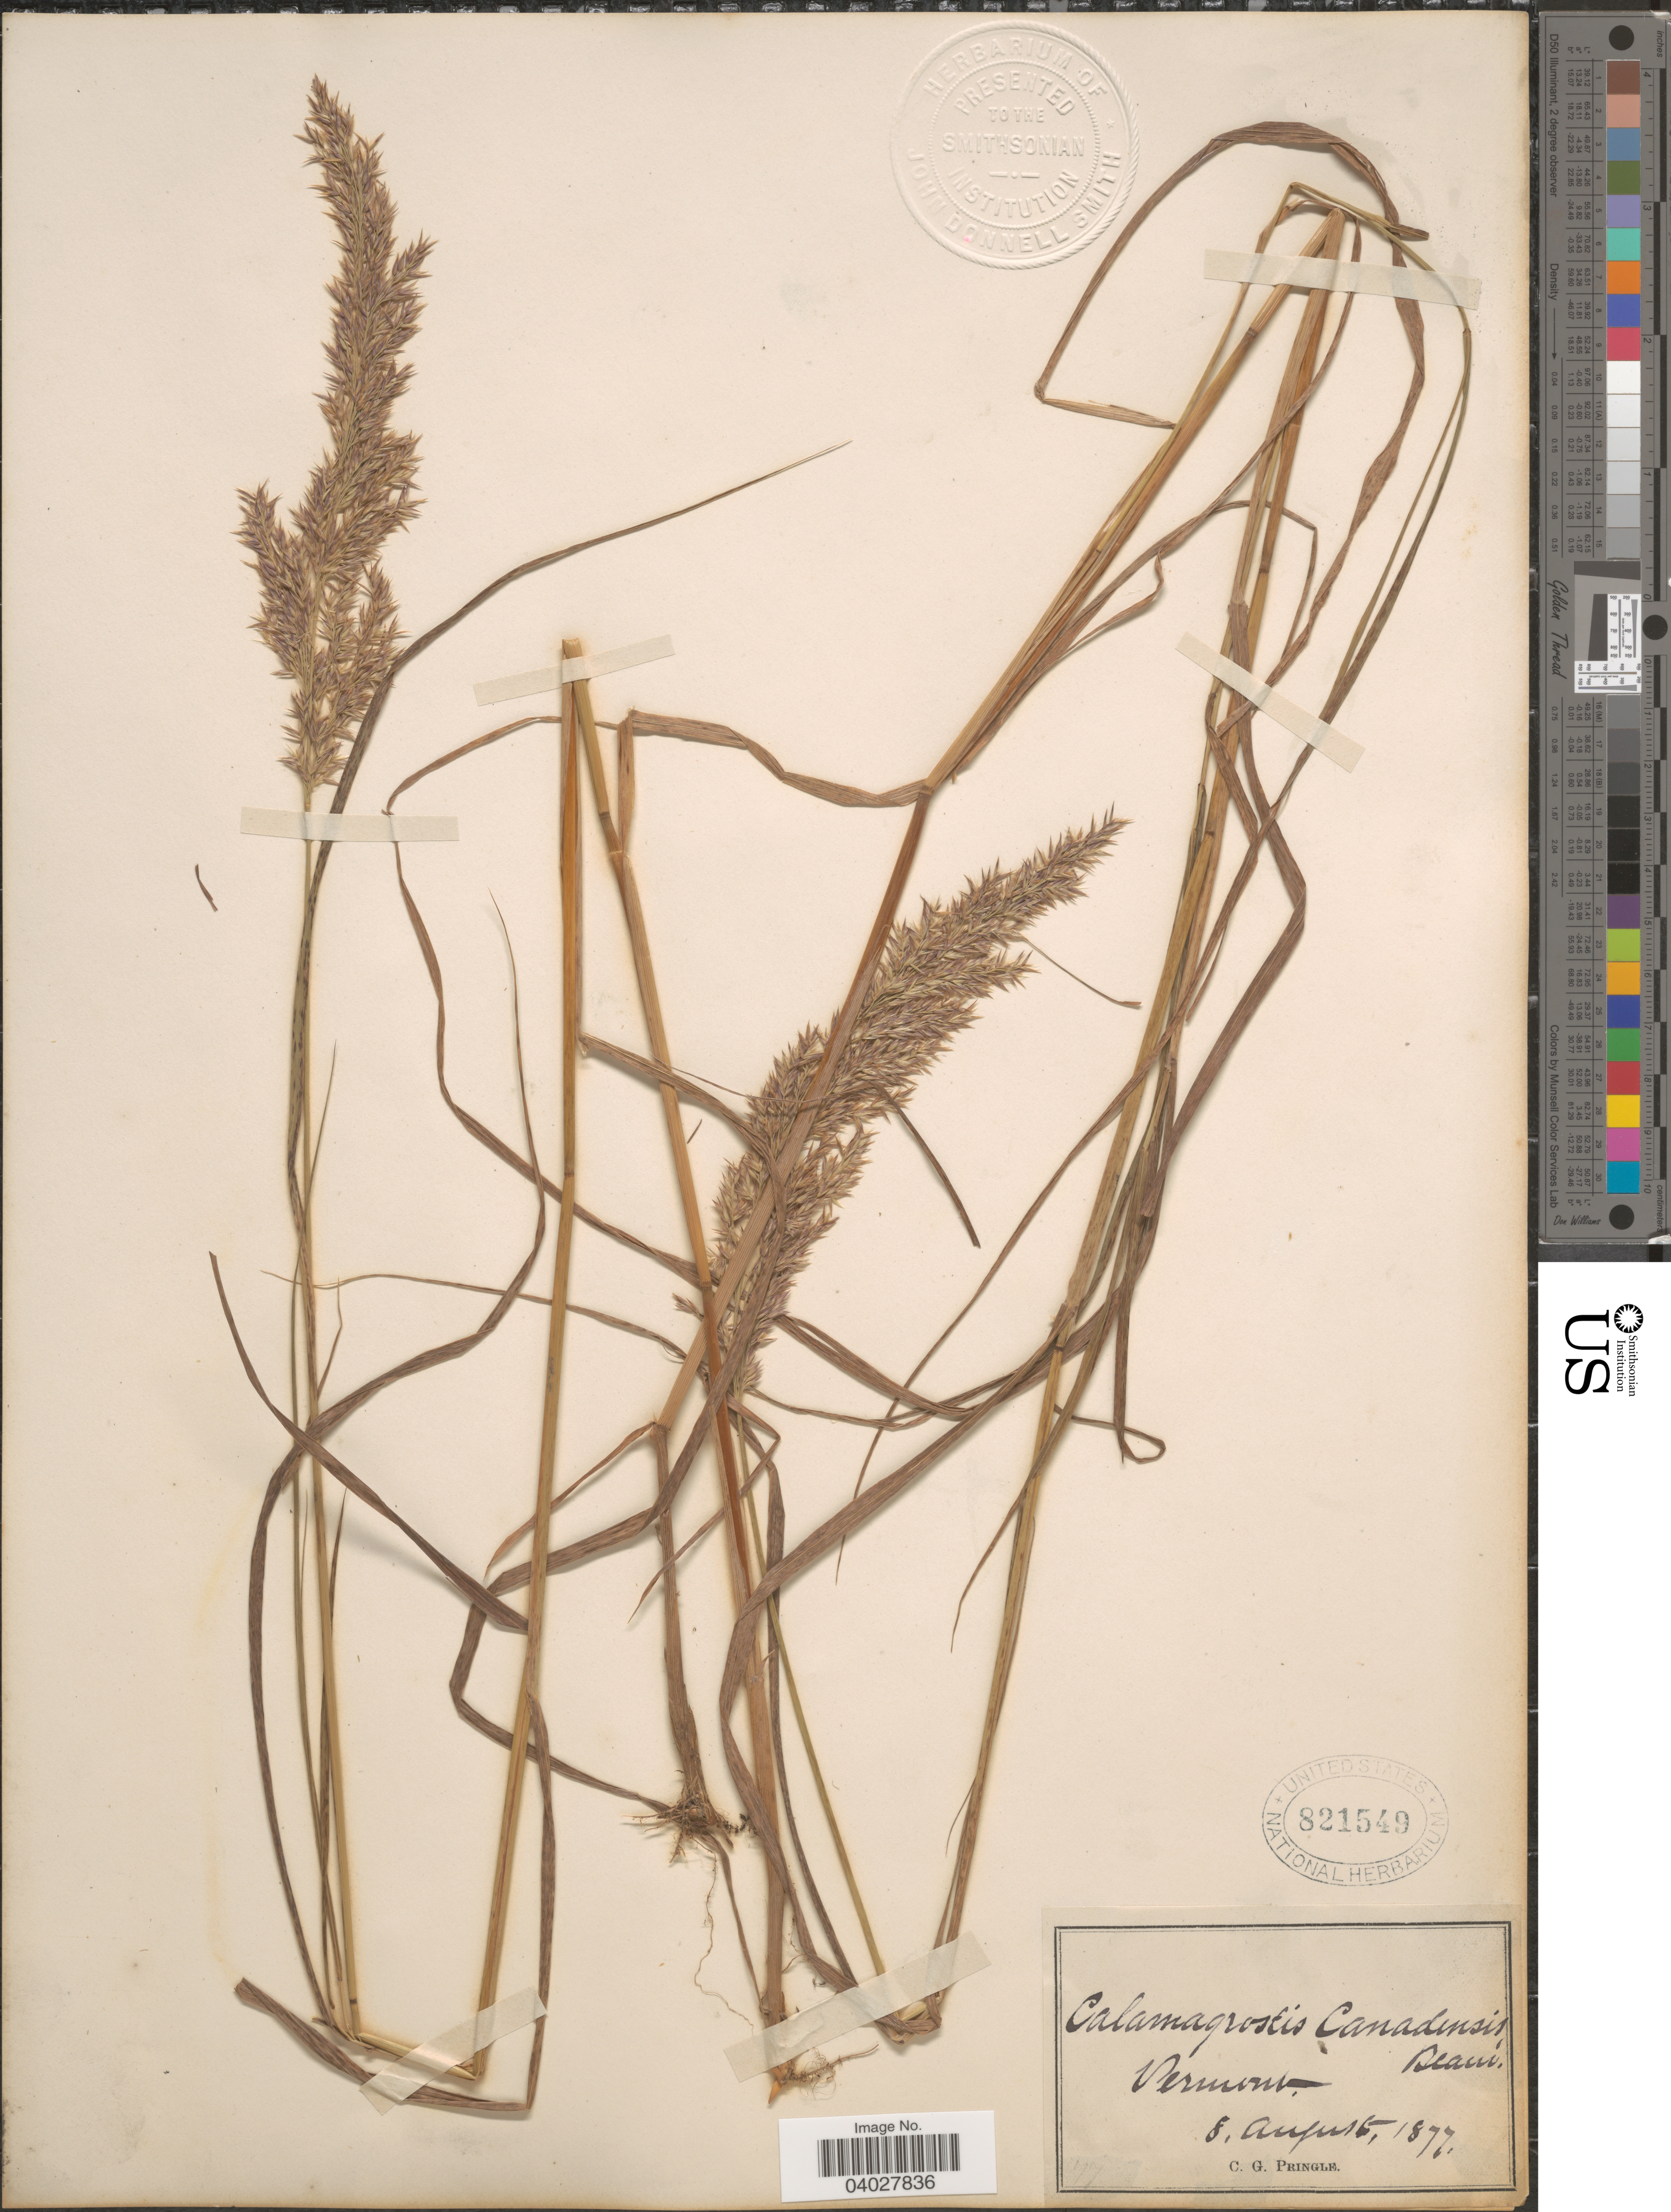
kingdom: Plantae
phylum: Tracheophyta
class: Liliopsida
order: Poales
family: Poaceae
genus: Calamagrostis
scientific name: Calamagrostis canadensis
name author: (Michx.) P. Beauv.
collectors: C. G. Pringle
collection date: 1877-08-08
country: United States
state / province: Vermont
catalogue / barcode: US 821549